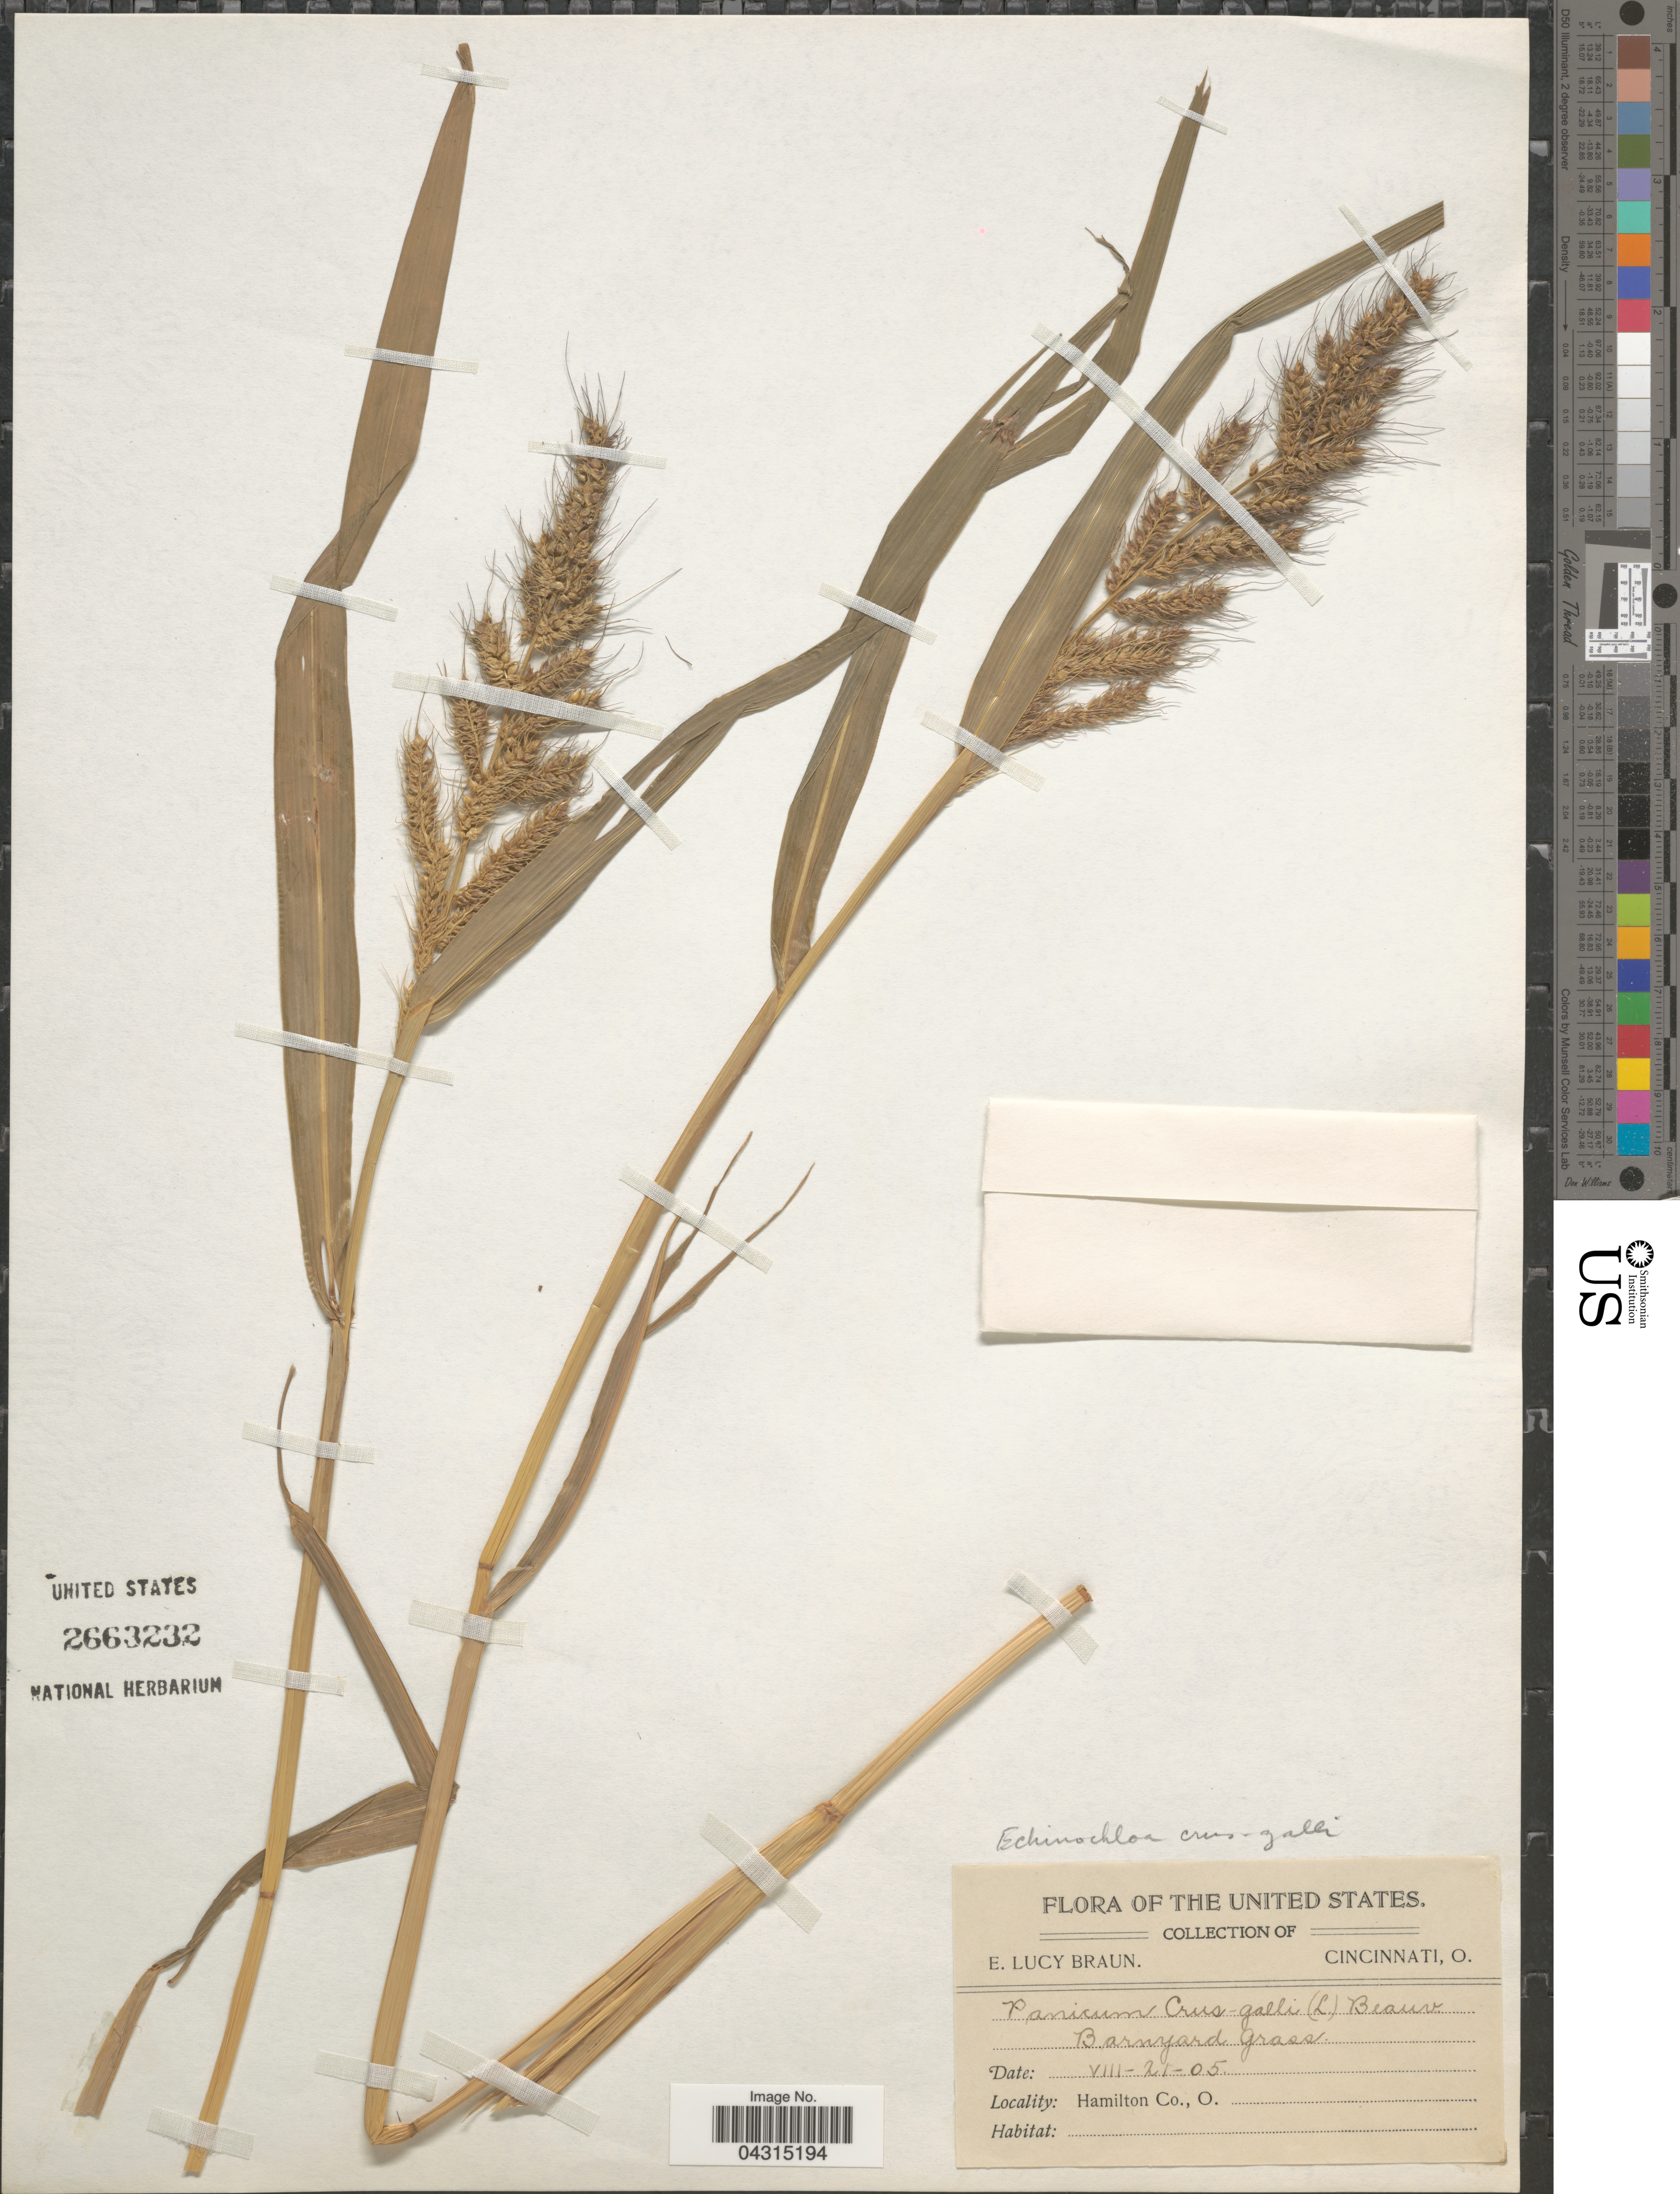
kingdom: Plantae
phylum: Tracheophyta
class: Liliopsida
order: Poales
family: Poaceae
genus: Echinochloa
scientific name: Echinochloa crus-galli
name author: (L.) P. Beauv.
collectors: E. L. Braun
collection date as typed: Transcribed d/m/y: 21/8/5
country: United States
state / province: Ohio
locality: Hamilton Co.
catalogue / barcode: US 2663232